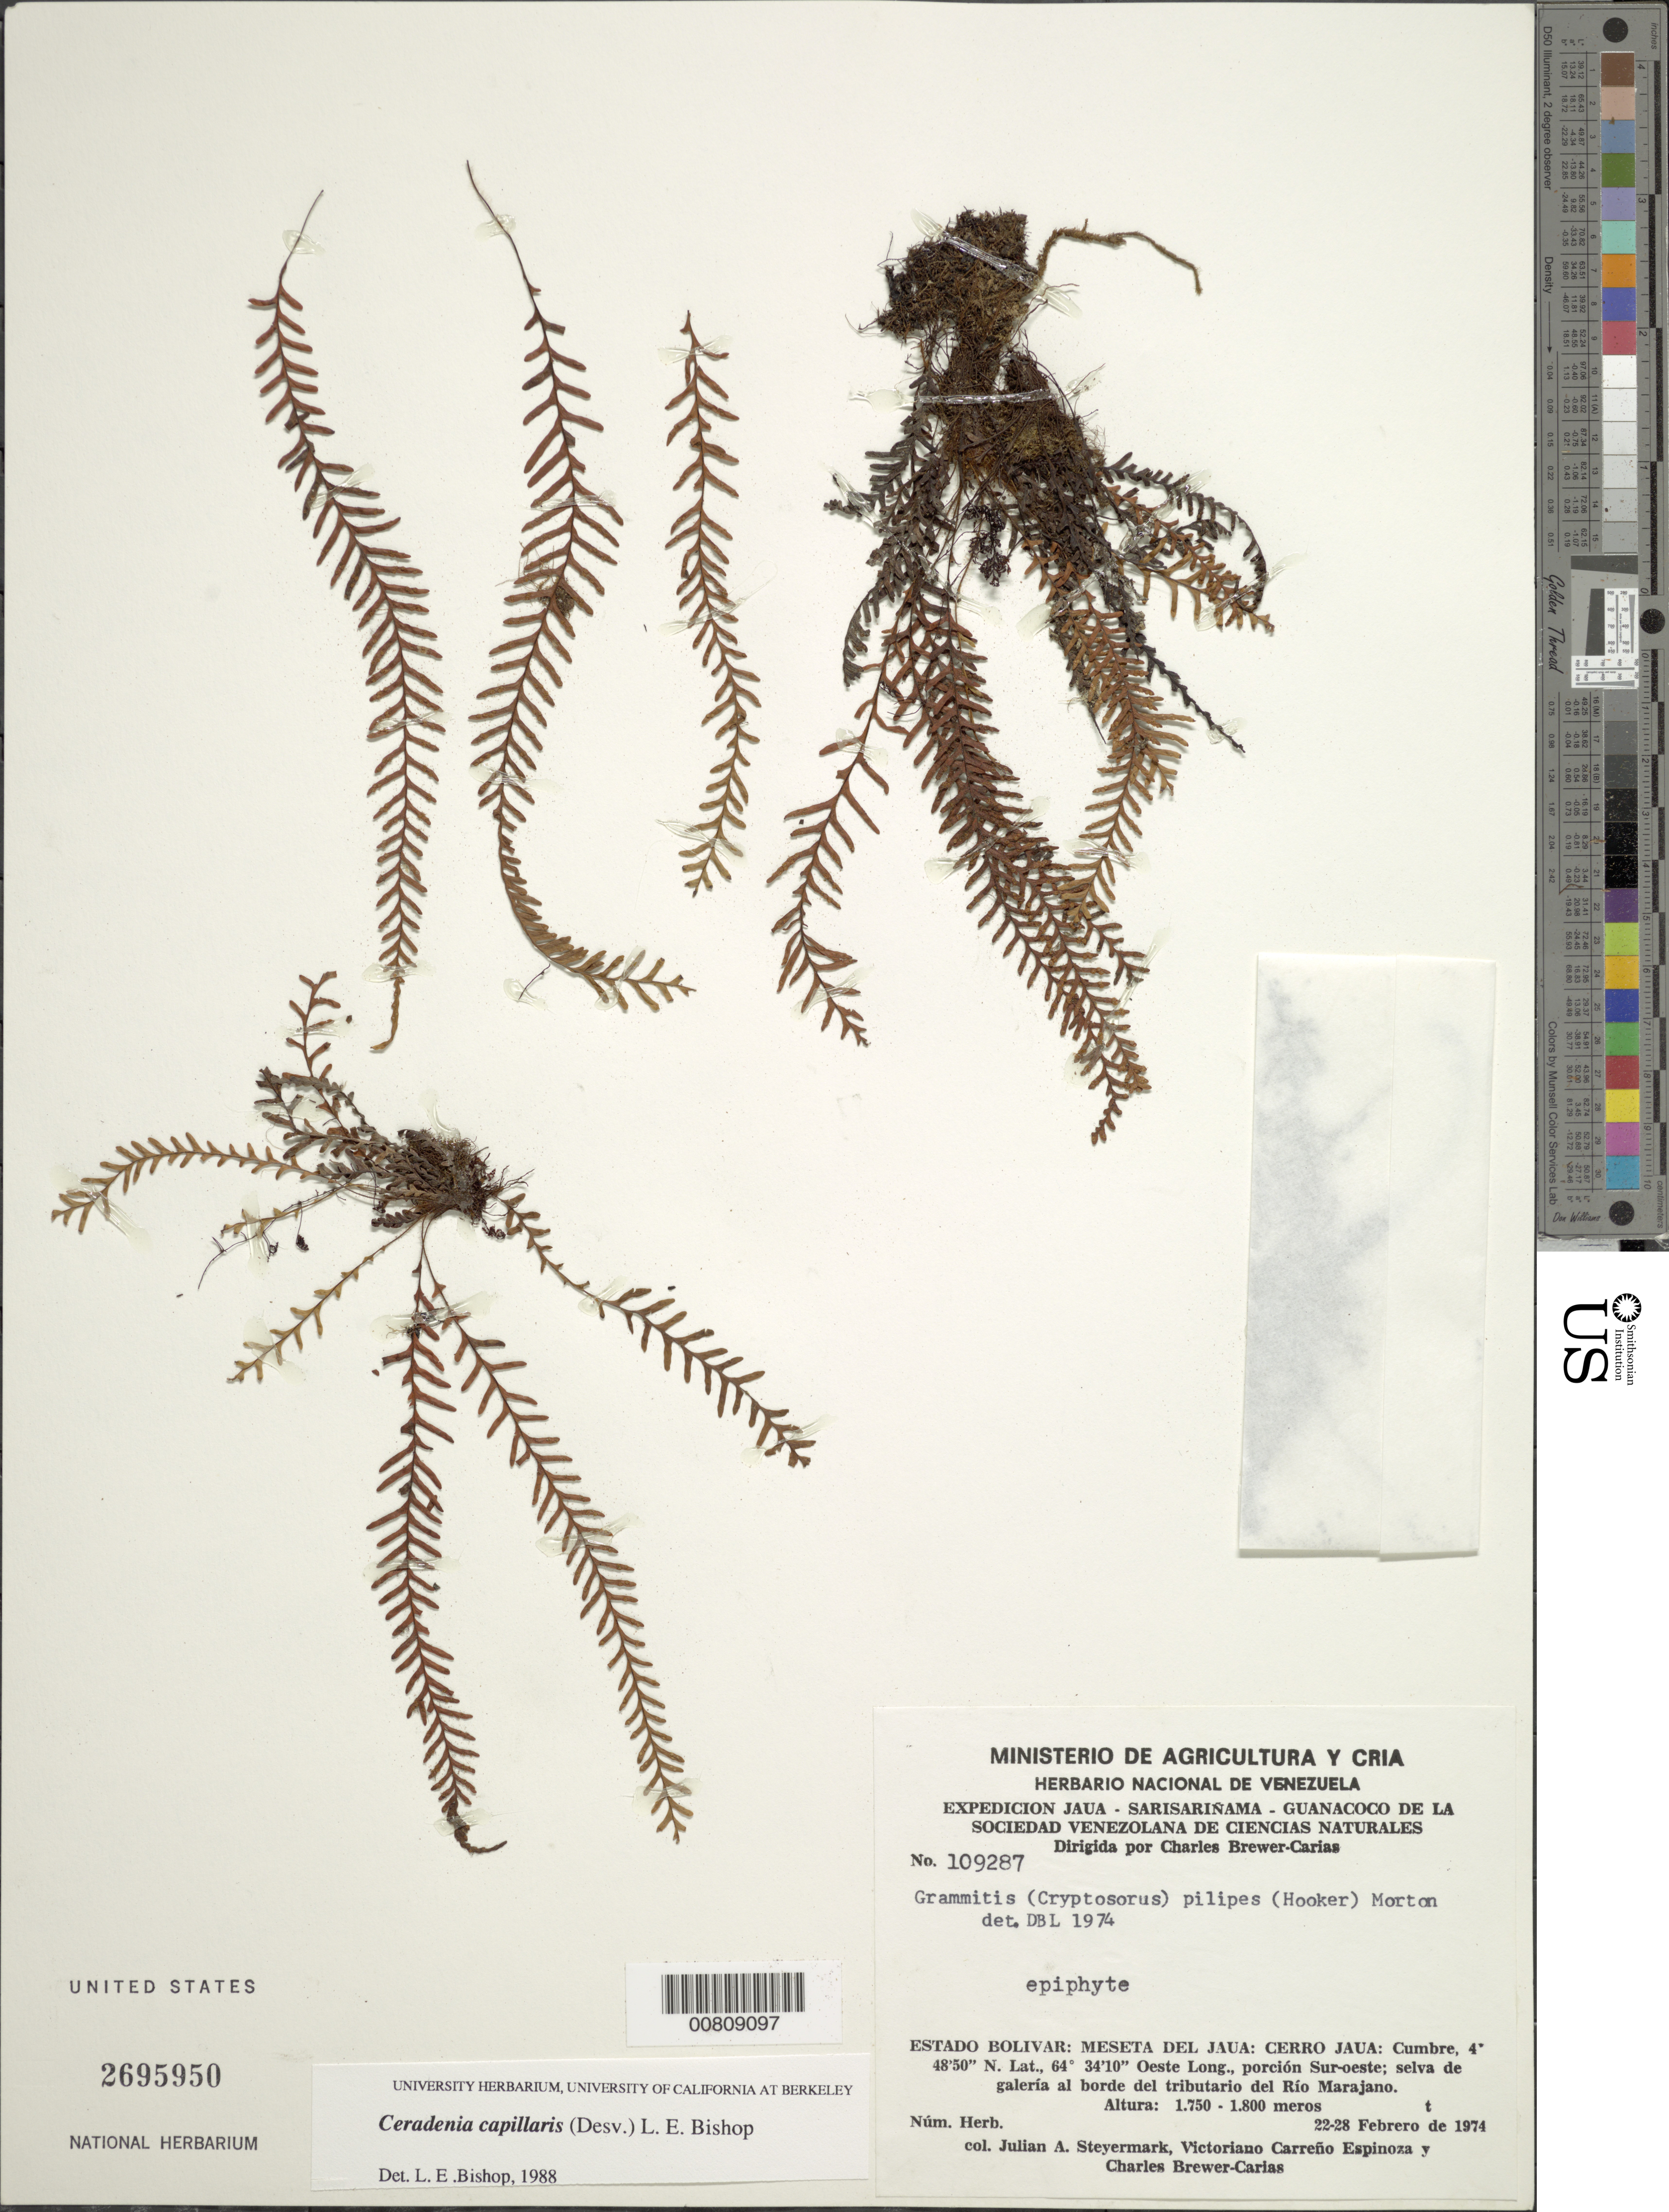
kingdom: Plantae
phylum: Tracheophyta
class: Polypodiopsida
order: Polypodiales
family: Polypodiaceae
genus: Ceradenia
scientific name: Ceradenia capillaris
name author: (Desv.) L.E. Bishop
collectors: J. Steyermark, V. Carreño E. & C. Brewer-Carias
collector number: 109287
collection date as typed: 22-Feb-74 to 28-Feb-74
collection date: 1974-02-22/1974-02-28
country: Venezuela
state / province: Bolívar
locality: Meseta del Jaua: Cerro Jaua, Río Marajano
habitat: Gallery forest along river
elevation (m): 1750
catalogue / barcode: US 2695950